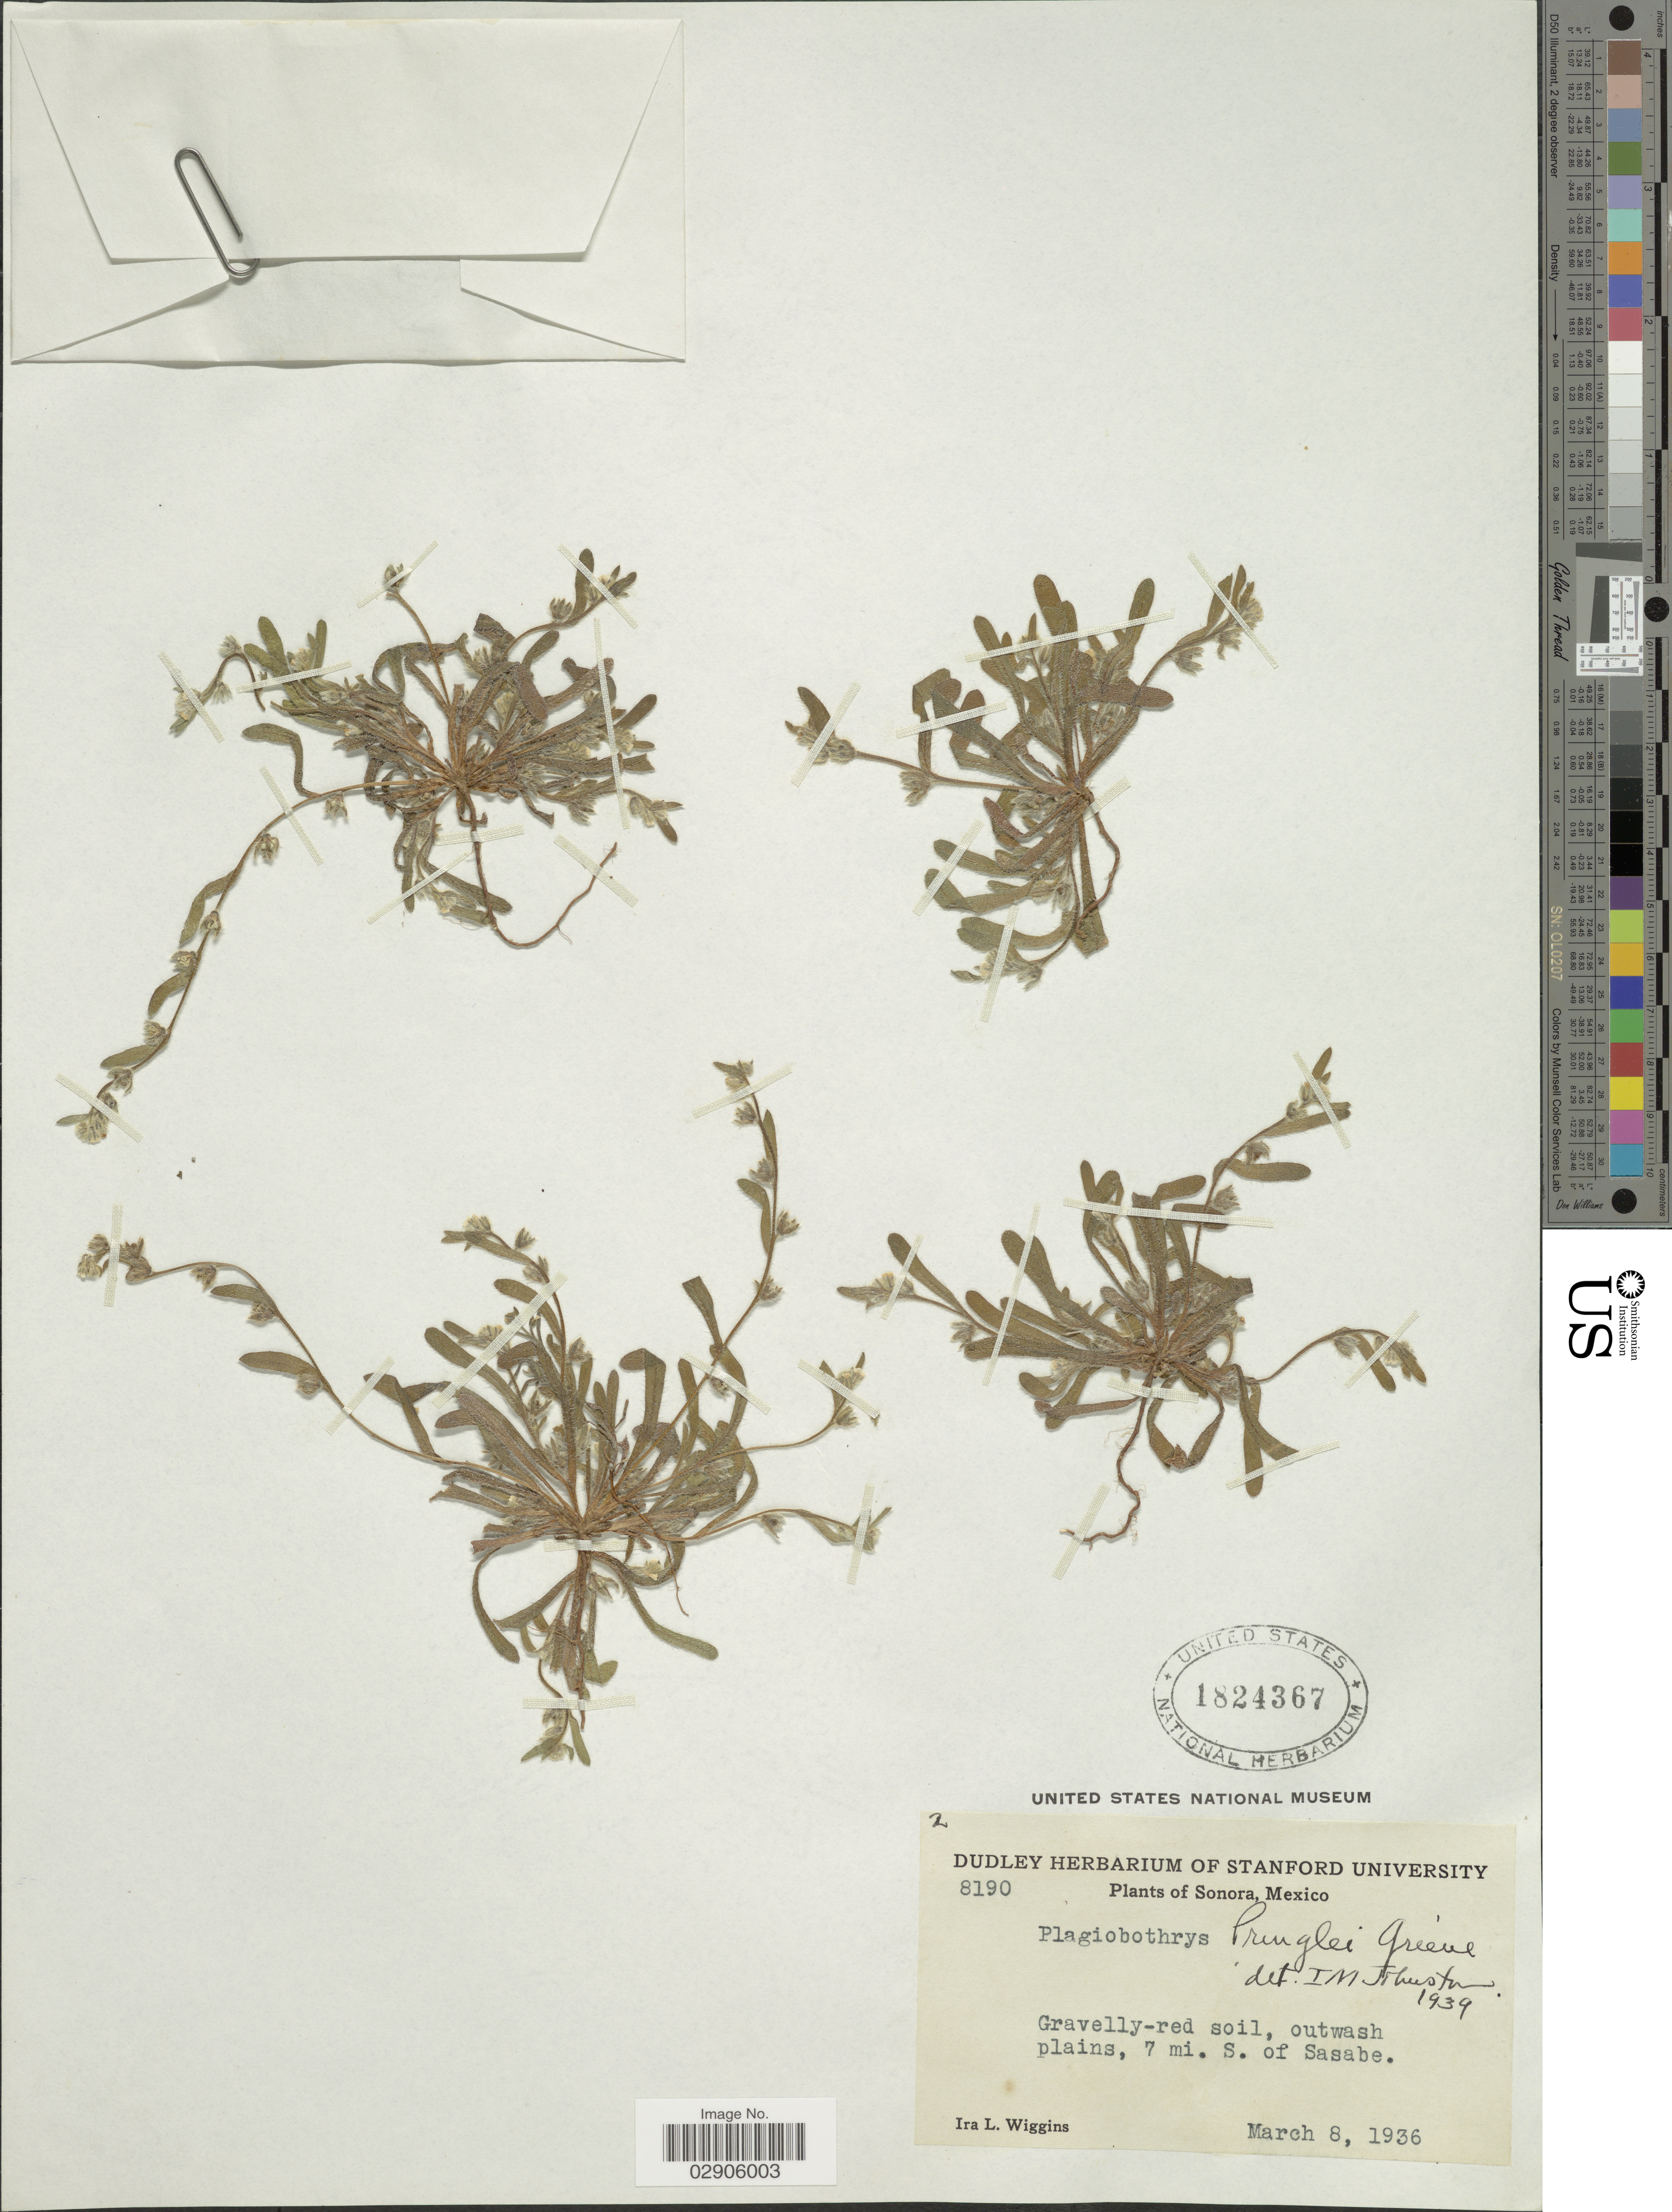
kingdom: Plantae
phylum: Tracheophyta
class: Magnoliopsida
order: Boraginales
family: Boraginaceae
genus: Plagiobothrys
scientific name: Plagiobothrys pringlei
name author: Greene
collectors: I. L. Wiggins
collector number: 8190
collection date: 1936-03-08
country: Mexico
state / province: Sonora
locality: Sonora, Mexico, outwash plains, 7 mi. S. of Sasabe.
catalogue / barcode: US 1824367